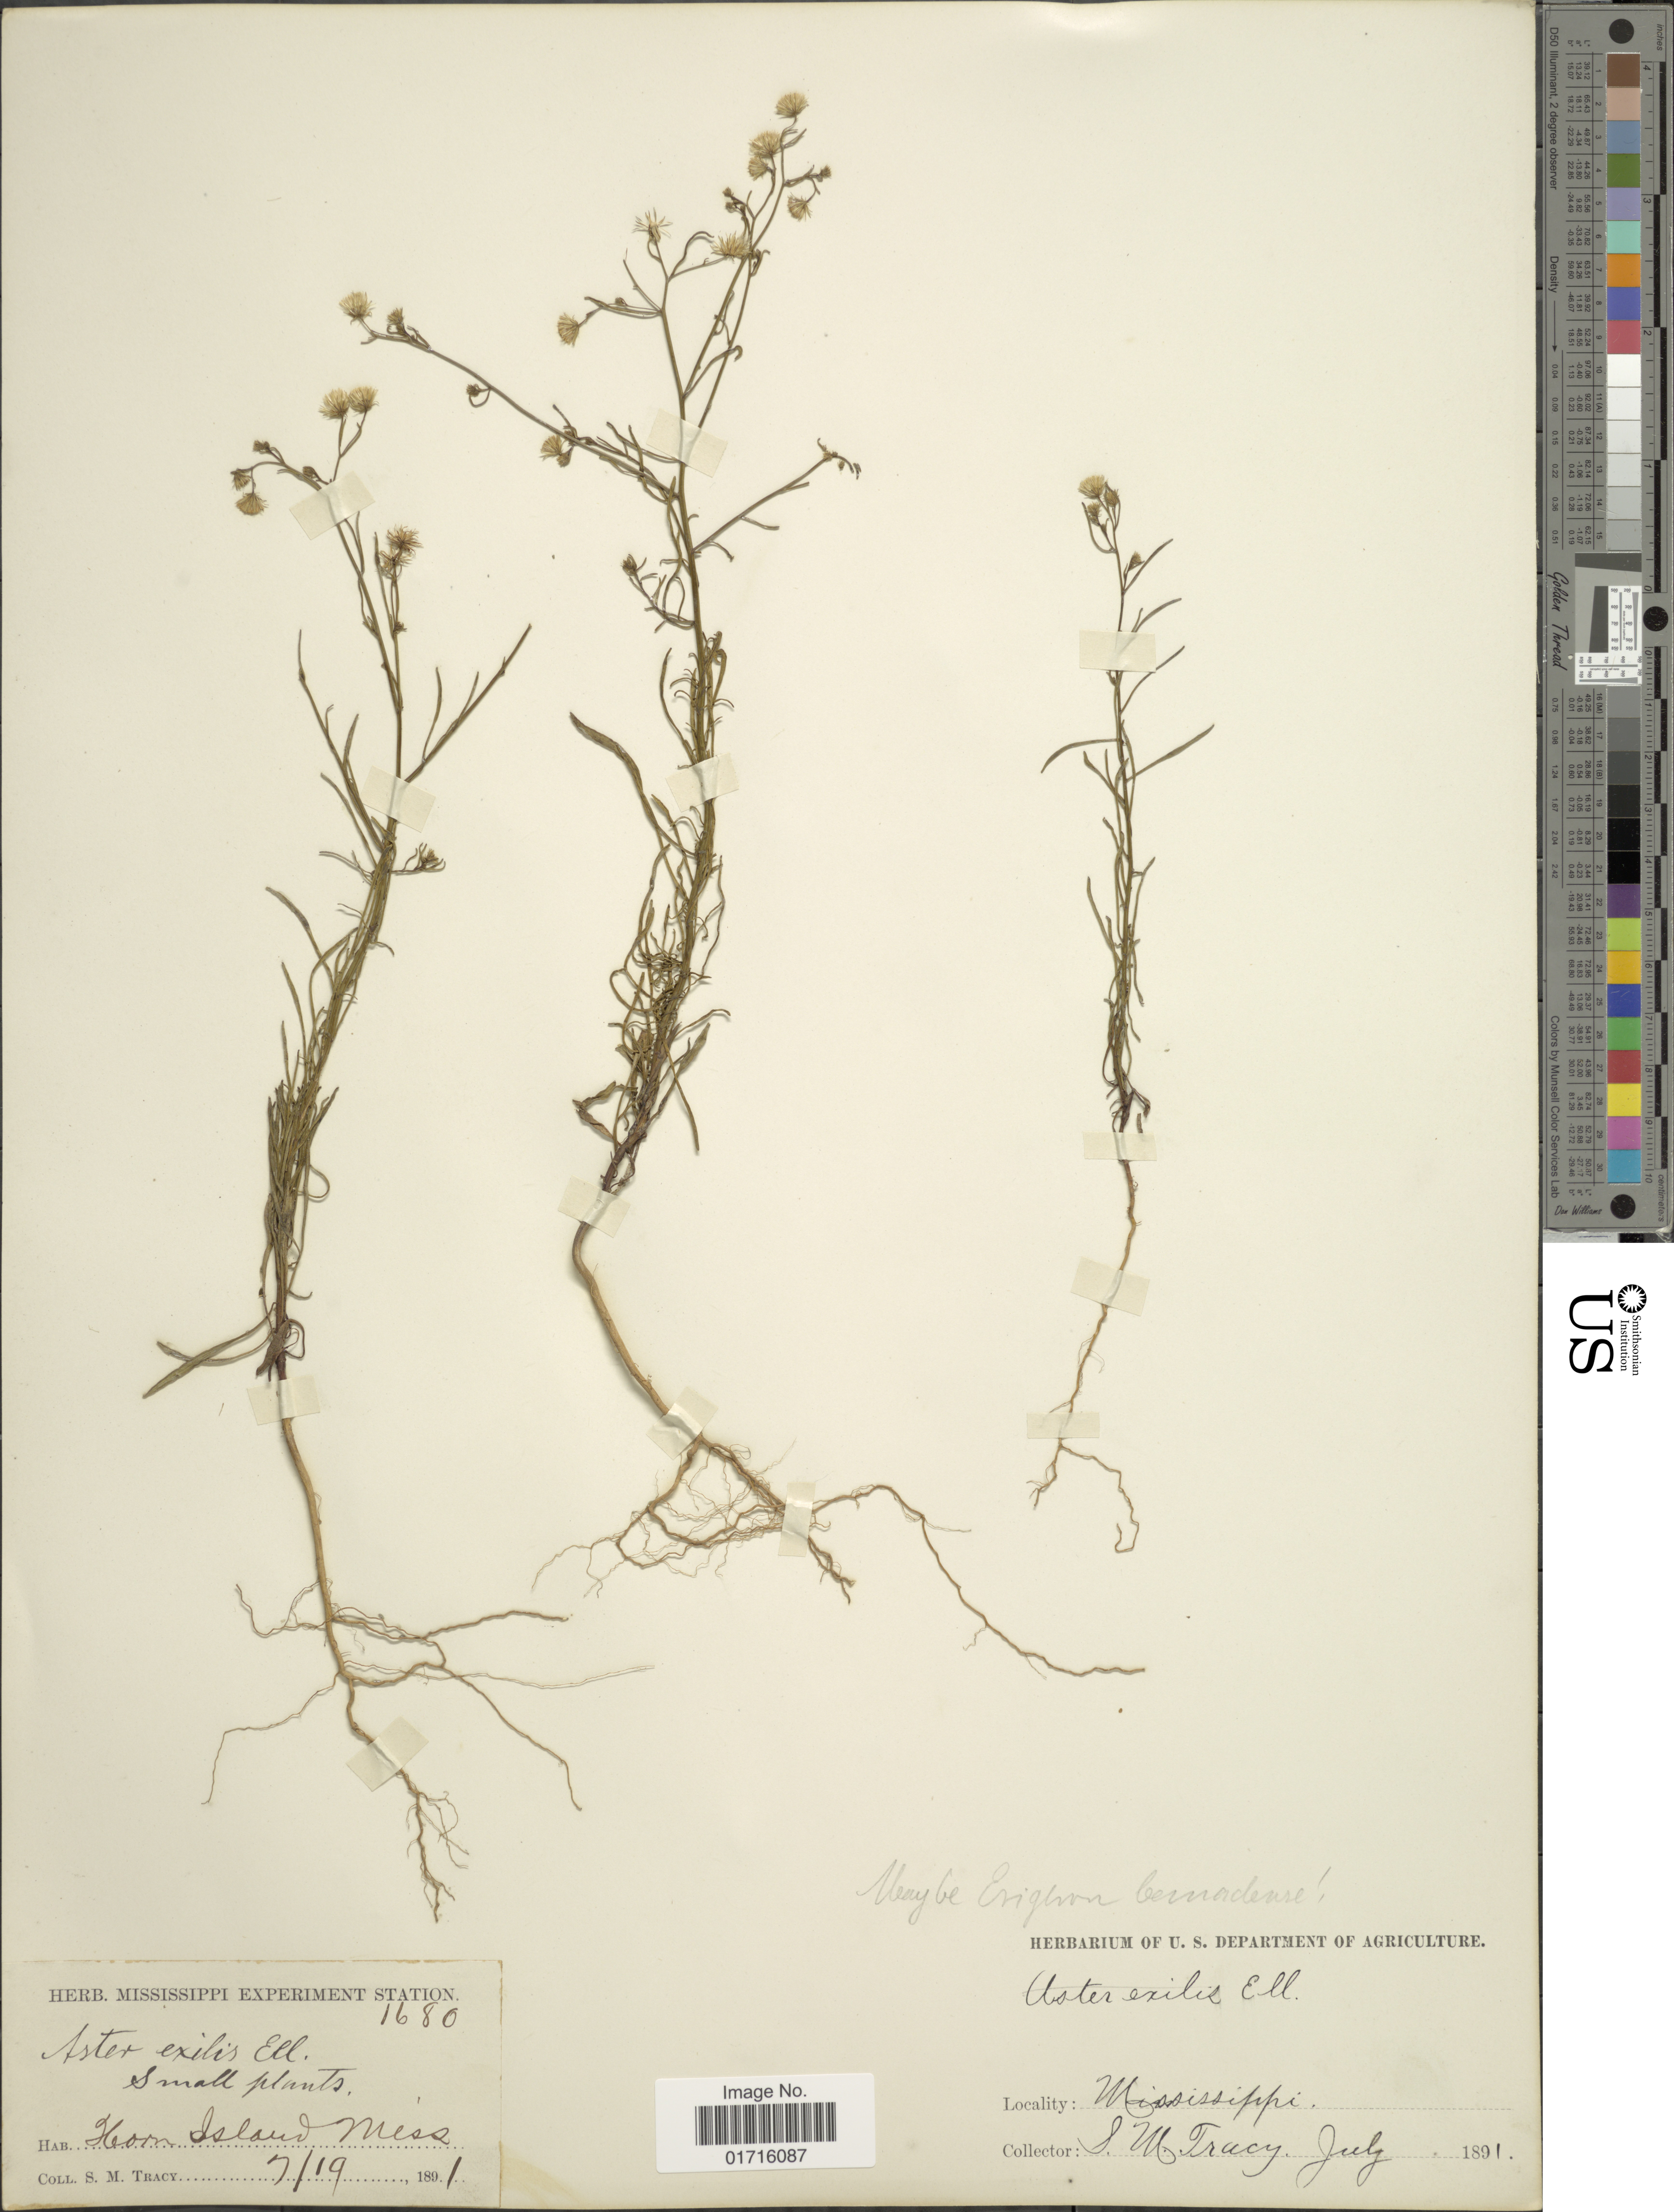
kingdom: Plantae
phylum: Tracheophyta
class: Magnoliopsida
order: Asterales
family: Asteraceae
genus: Conyza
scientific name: Conyza canadensis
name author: (L.) Cronq.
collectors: S. M. Tracy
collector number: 1680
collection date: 1891-07-19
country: United States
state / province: Mississippi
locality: Horn Island Miss.